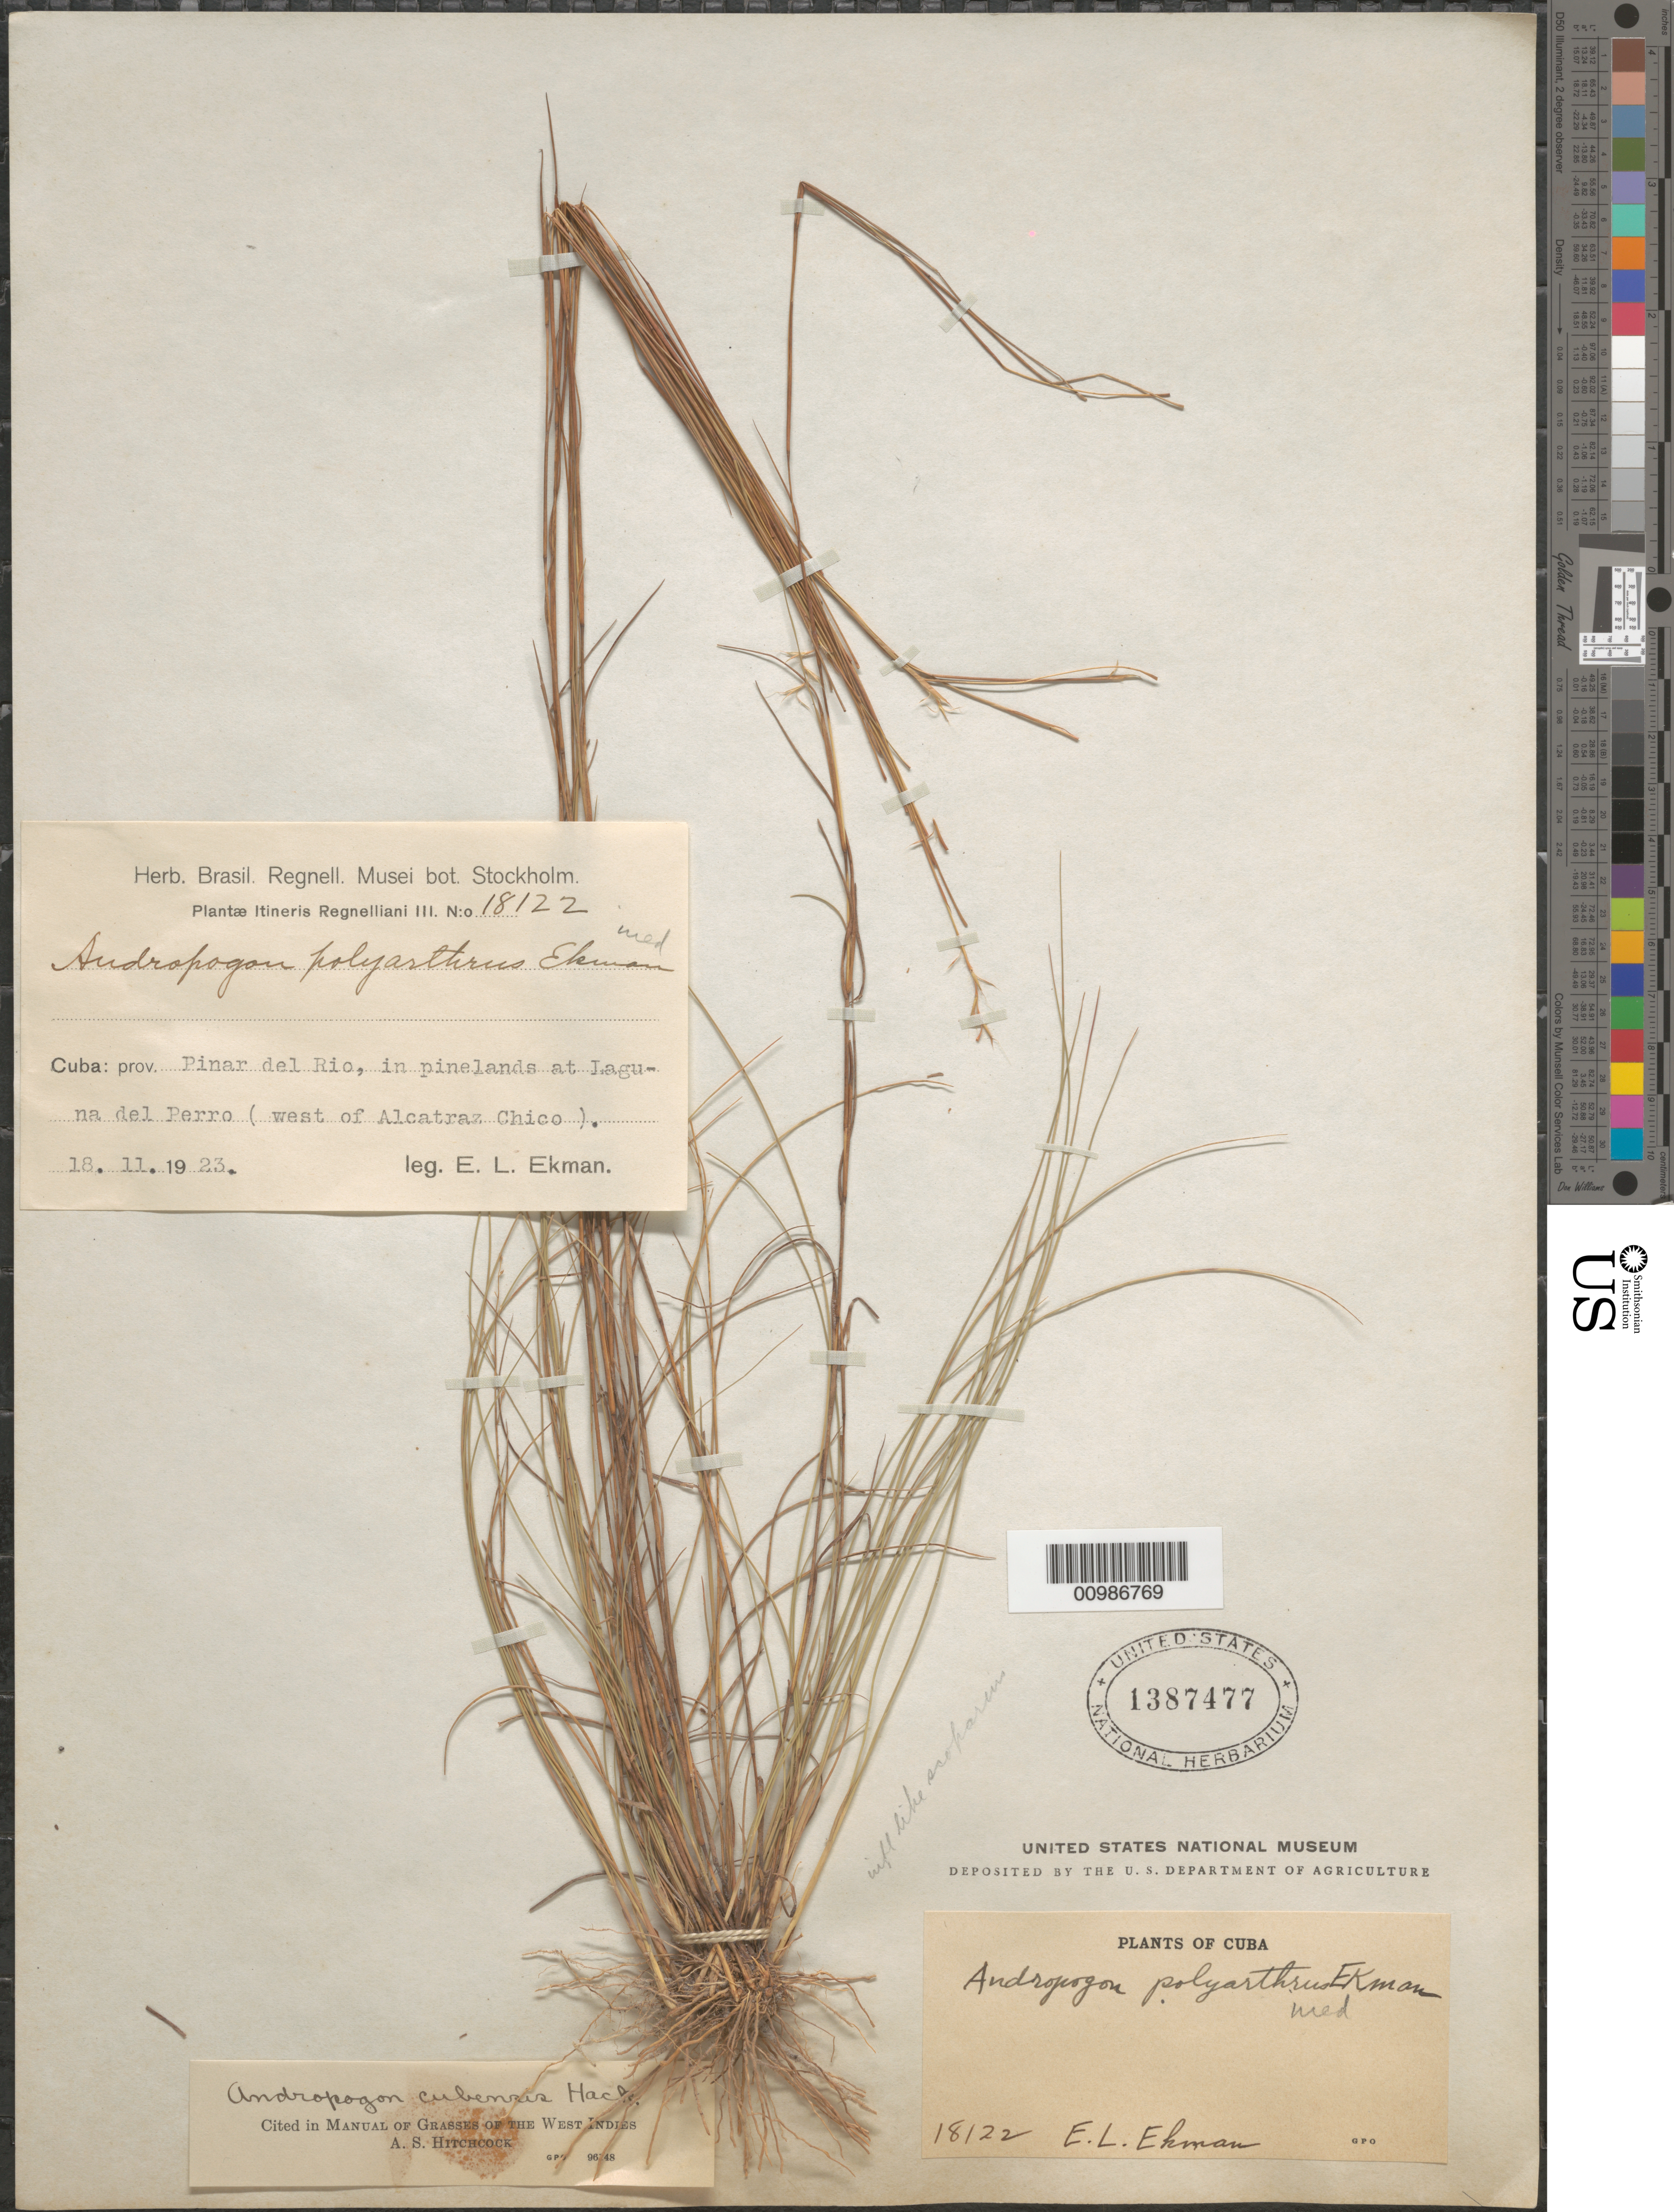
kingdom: Plantae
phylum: Tracheophyta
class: Liliopsida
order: Poales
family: Poaceae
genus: Andropogon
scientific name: Andropogon cubensis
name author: Hack.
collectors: E. L. Ekman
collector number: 18122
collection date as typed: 18 Nov 1923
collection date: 1923-11-18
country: Cuba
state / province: Pinar del Rio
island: Cuba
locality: Laguna del Perro, west of Alcatraz Chico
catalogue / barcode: US 1387477